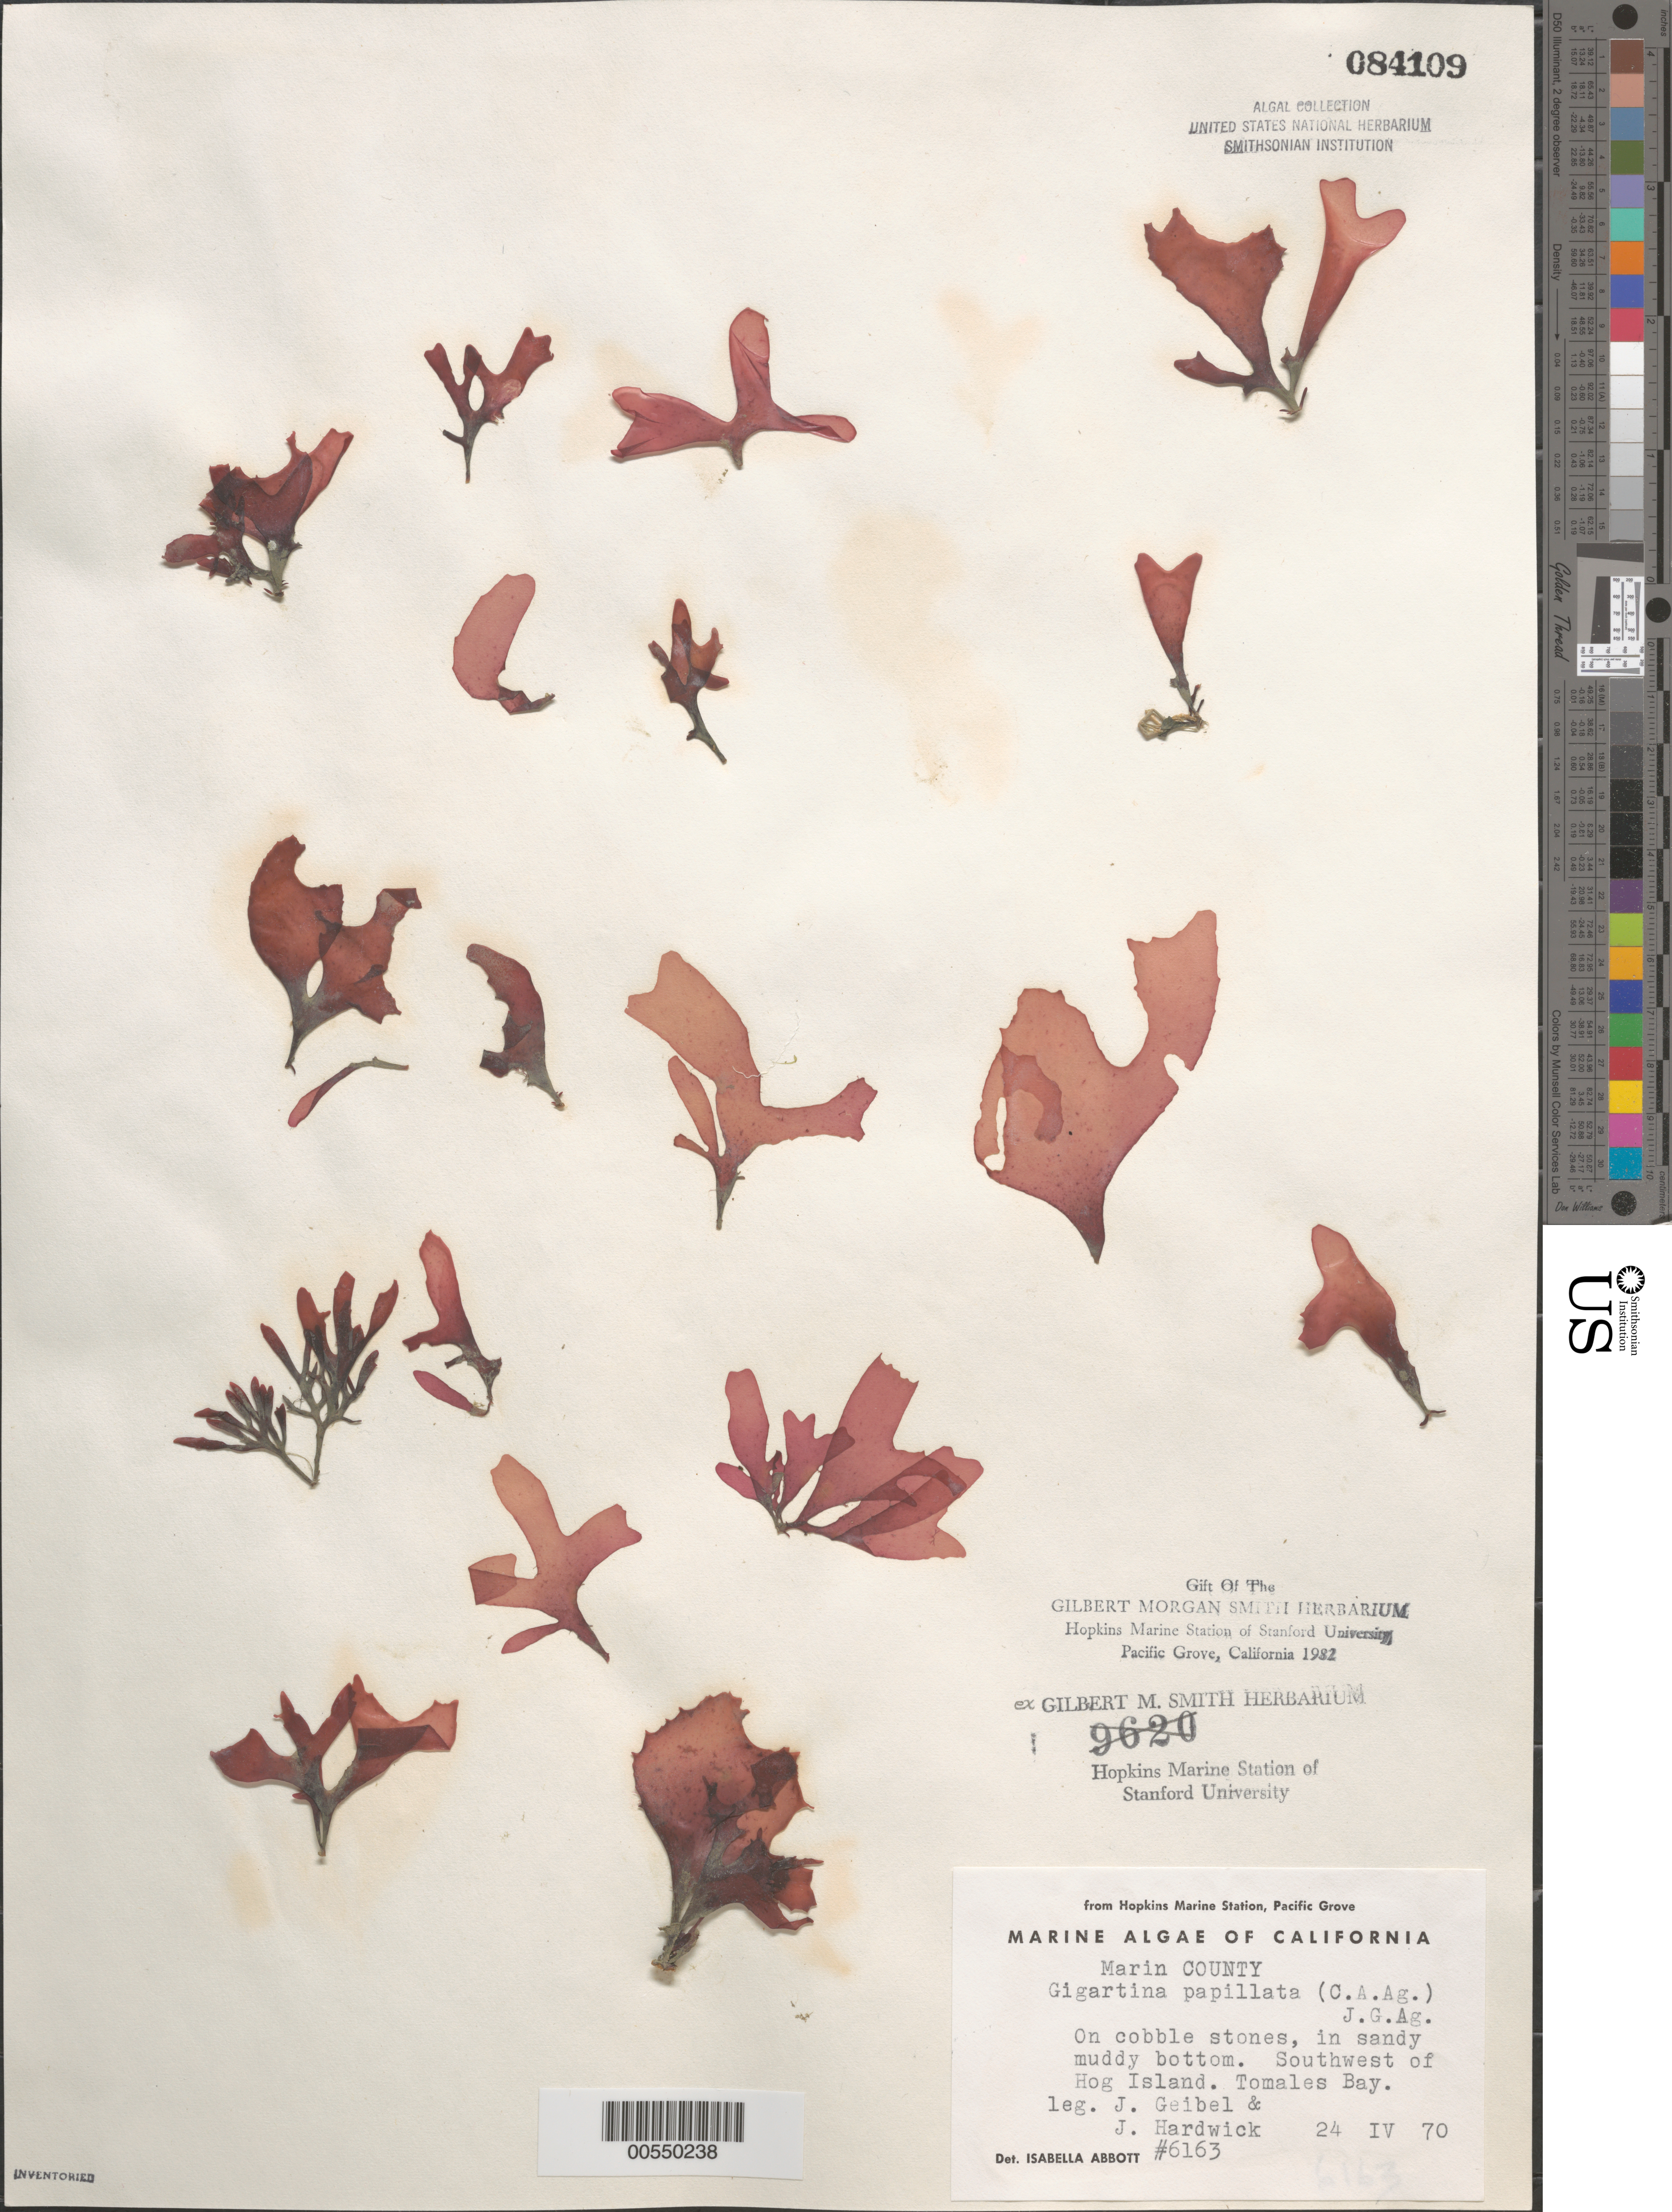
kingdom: Plantae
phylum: Rhodophyta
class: Florideophyceae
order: Gigartinales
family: Phyllophoraceae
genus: Mastocarpus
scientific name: Mastocarpus papillatus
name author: (C. Agardh) Kütz.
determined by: Algae name updating Project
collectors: J. Geibel & J. Hardwick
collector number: IAA 6163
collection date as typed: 24 Apr 1970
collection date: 1970-04-24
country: United States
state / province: California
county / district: Marin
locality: Tomales Bay, southwest of Hog Island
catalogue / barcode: US 84109